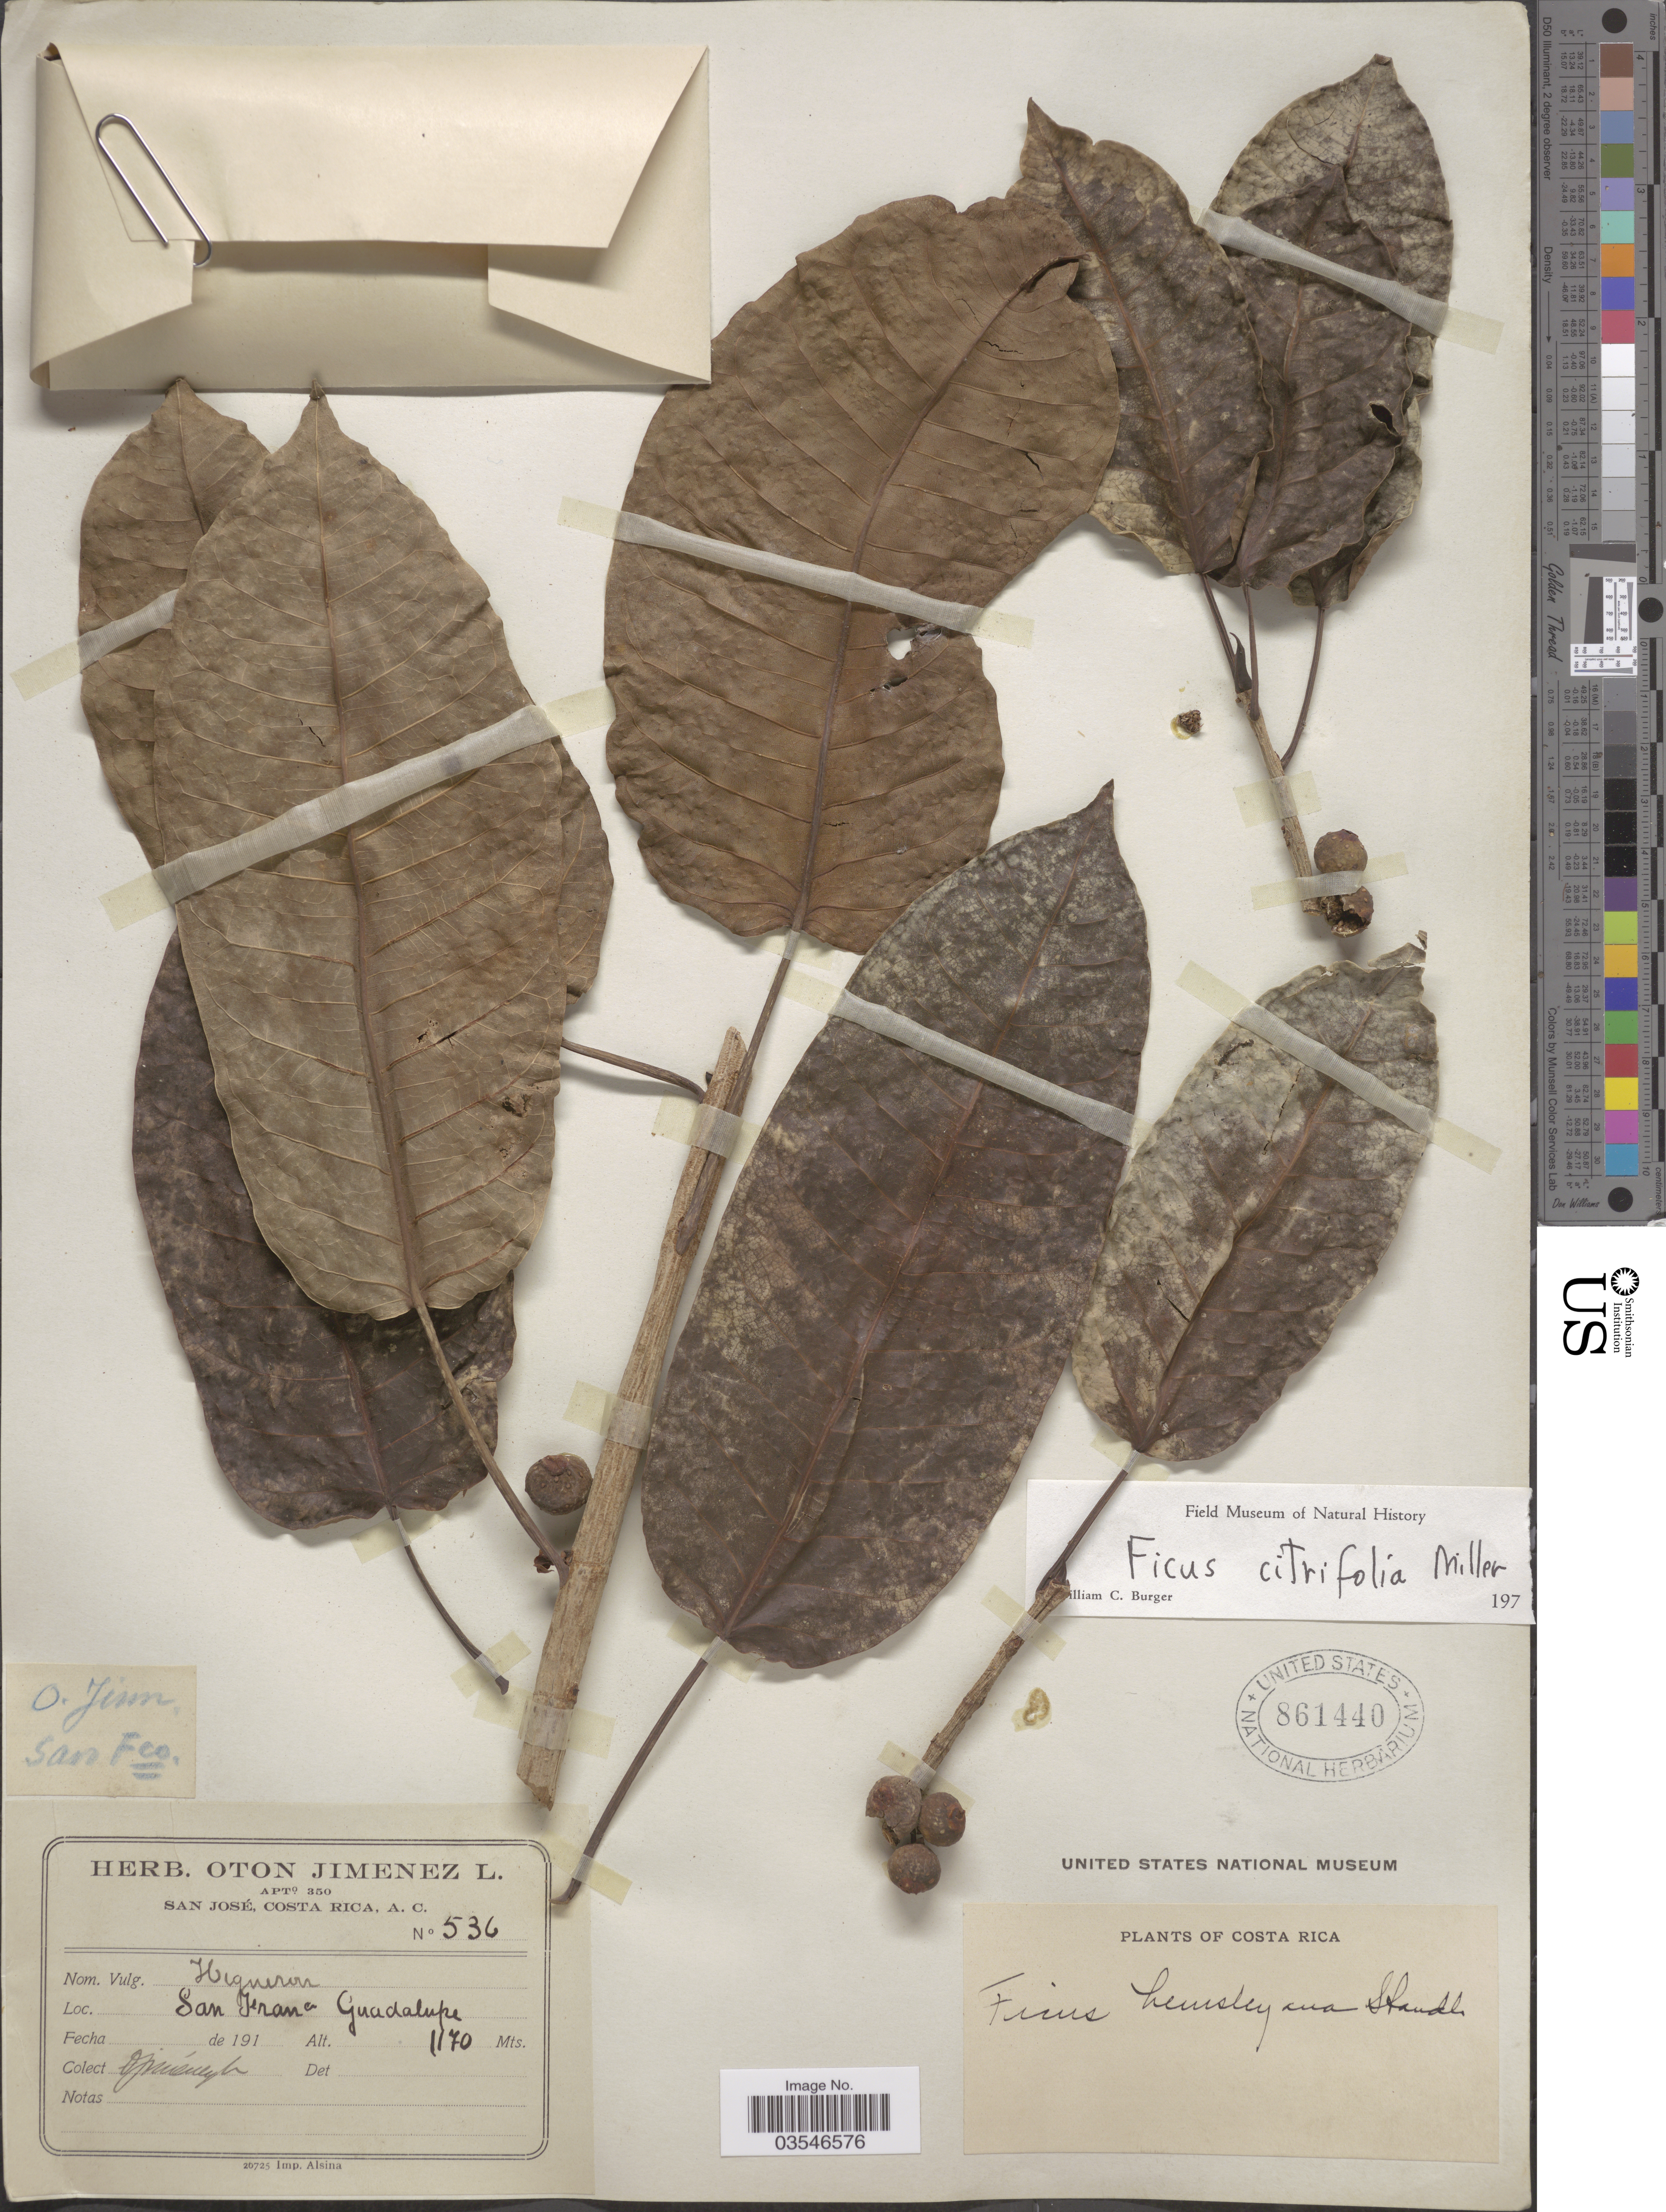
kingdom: Plantae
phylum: Tracheophyta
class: Magnoliopsida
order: Rosales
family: Moraceae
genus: Ficus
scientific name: Ficus hemsleyana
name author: King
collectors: O. Jiménez L.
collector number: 536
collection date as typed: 191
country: Costa Rica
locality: San Franc. Guadalupe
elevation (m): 1170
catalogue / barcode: US 861440